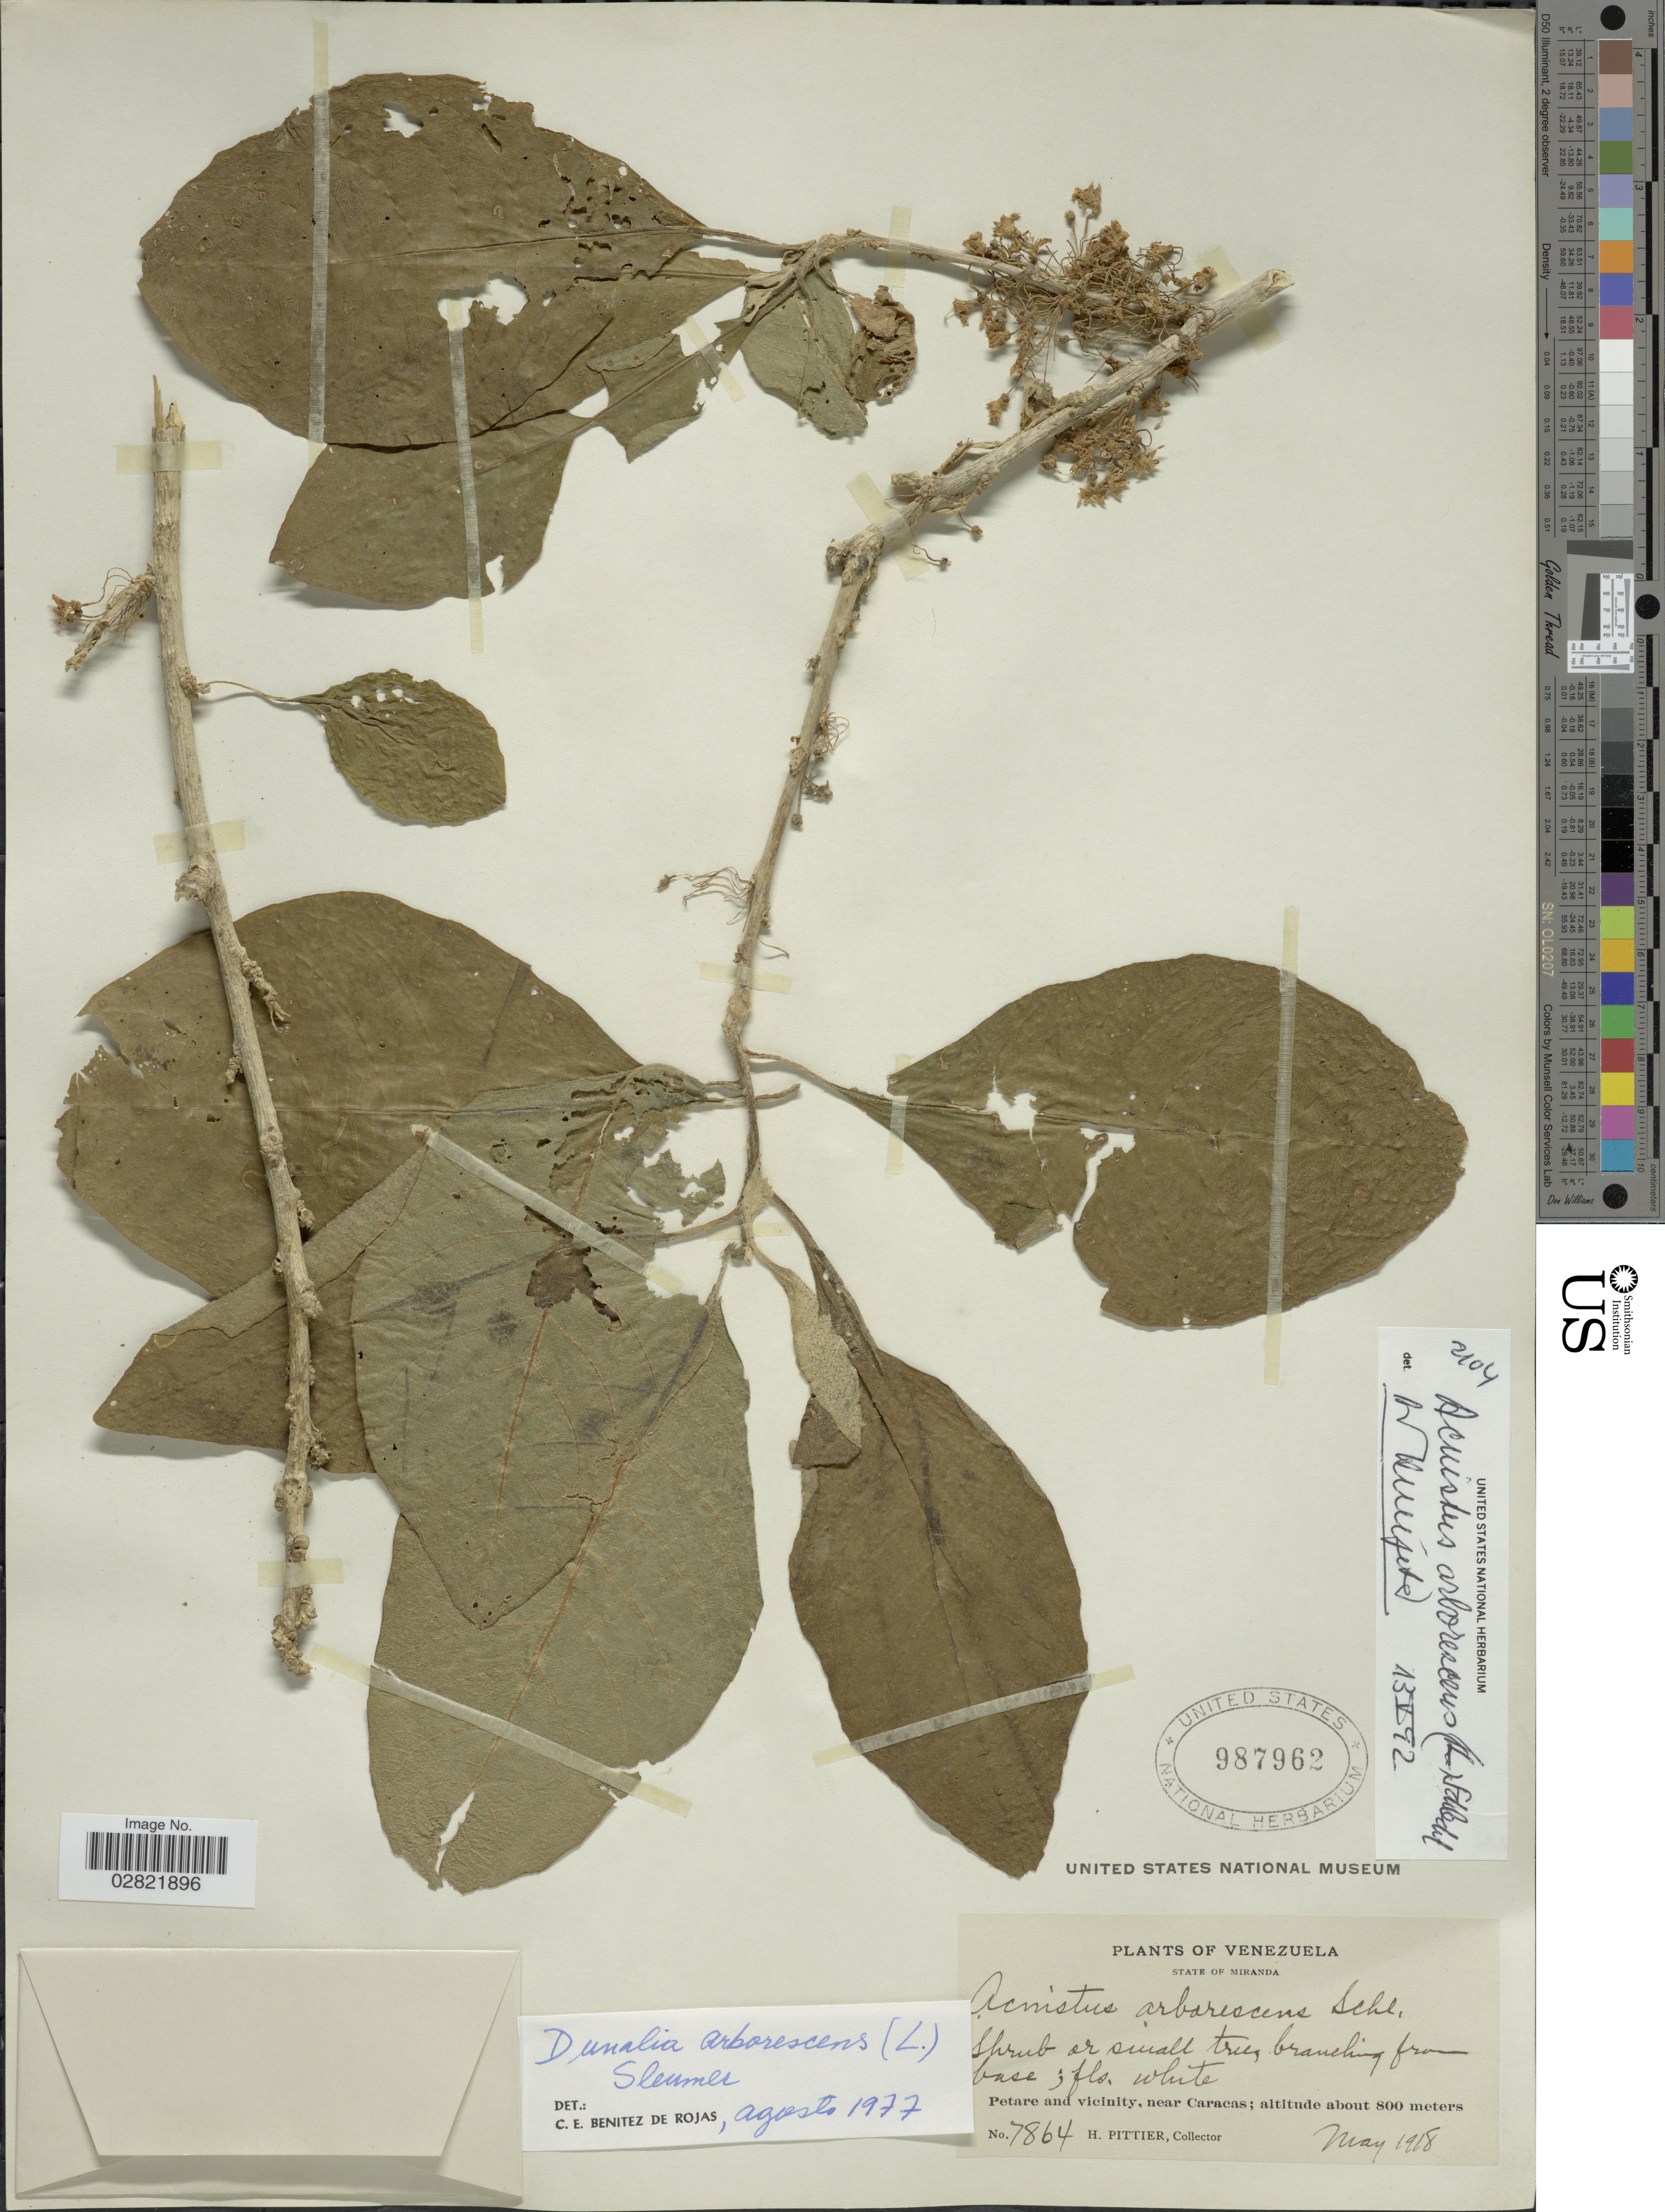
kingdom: Plantae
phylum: Tracheophyta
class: Magnoliopsida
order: Solanales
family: Solanaceae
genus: Acnistus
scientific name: Acnistus arborescens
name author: (L.) Schltdl.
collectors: H. F. Pittier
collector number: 7864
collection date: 1918-05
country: Venezuela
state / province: Miranda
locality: Petare and vicinity, near Caracas.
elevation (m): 800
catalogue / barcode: US 987962